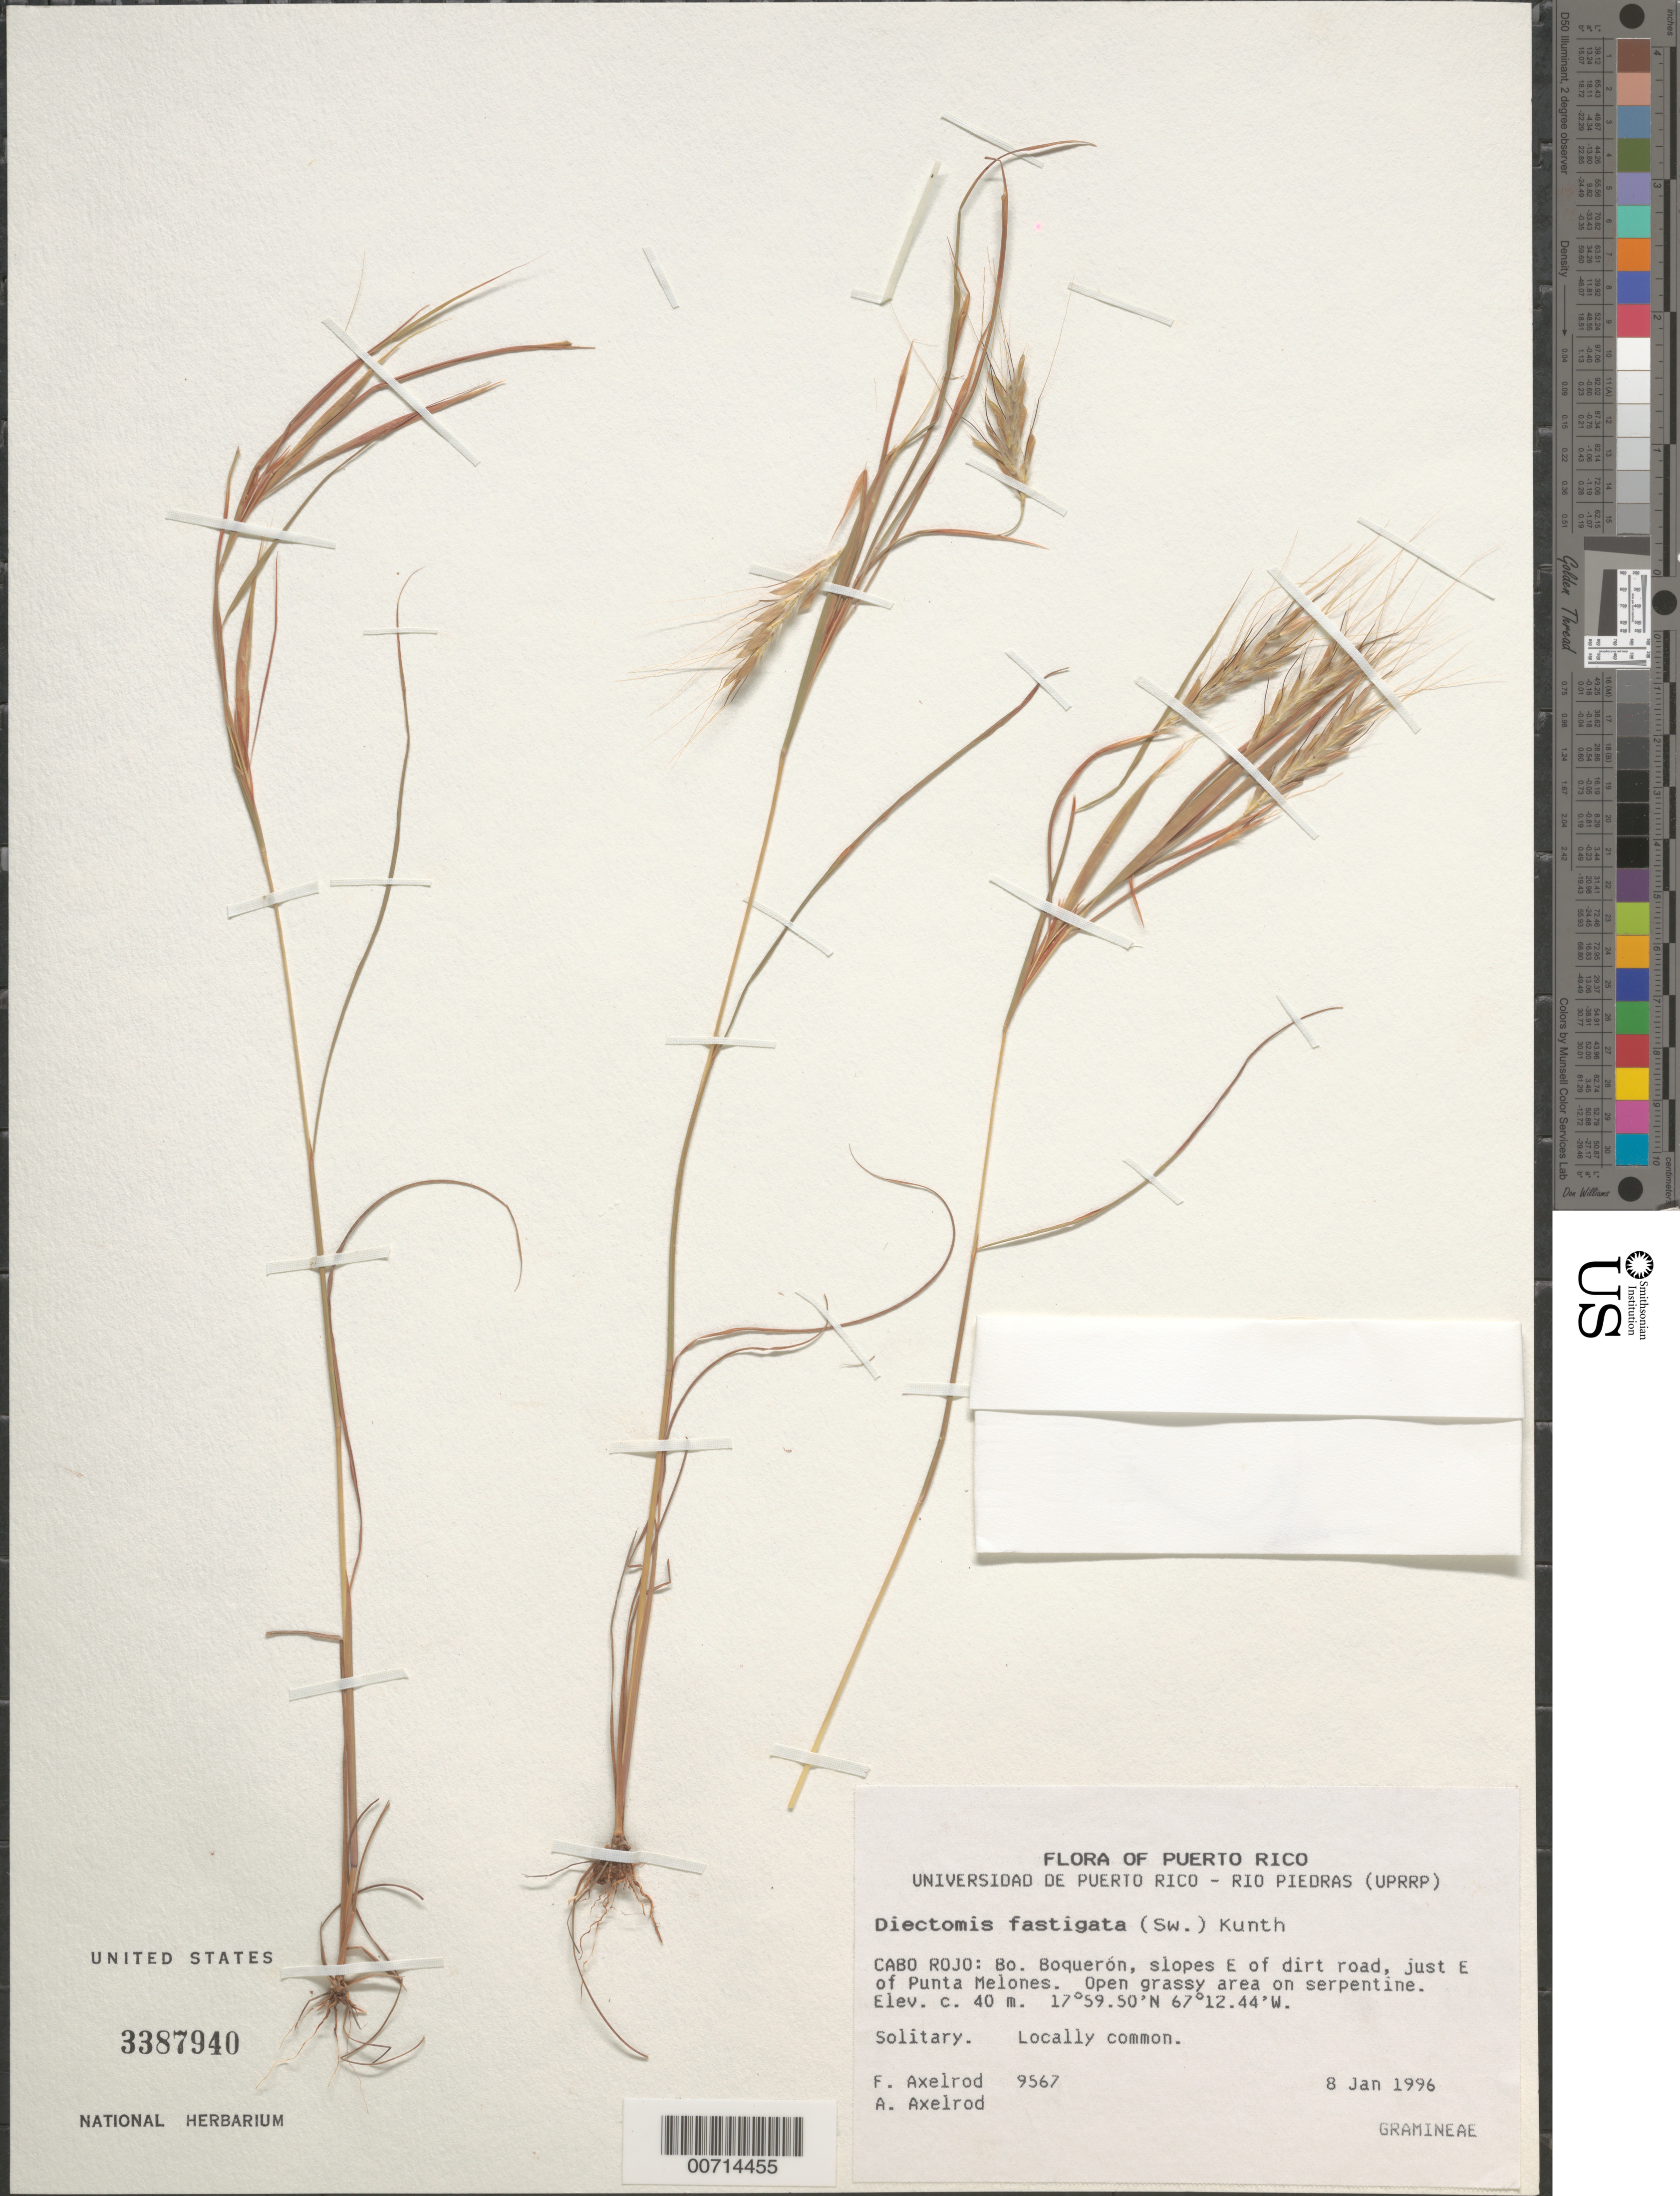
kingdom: Plantae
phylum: Tracheophyta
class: Liliopsida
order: Poales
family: Poaceae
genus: Andropogon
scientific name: Andropogon fastigiatus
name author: Sw.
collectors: F. S. Axelrod & A. Axelrod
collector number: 9567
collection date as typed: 08 Jan 1996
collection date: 1996-01-08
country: Puerto Rico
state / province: Cabo Rojo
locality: Cabo Rojo: Bo. Boqueron, slopes E of dirt road, just E of Punta Melones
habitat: Open grassy area on serpentine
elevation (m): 40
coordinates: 17.99722222, -67.21222222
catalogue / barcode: US 3387940